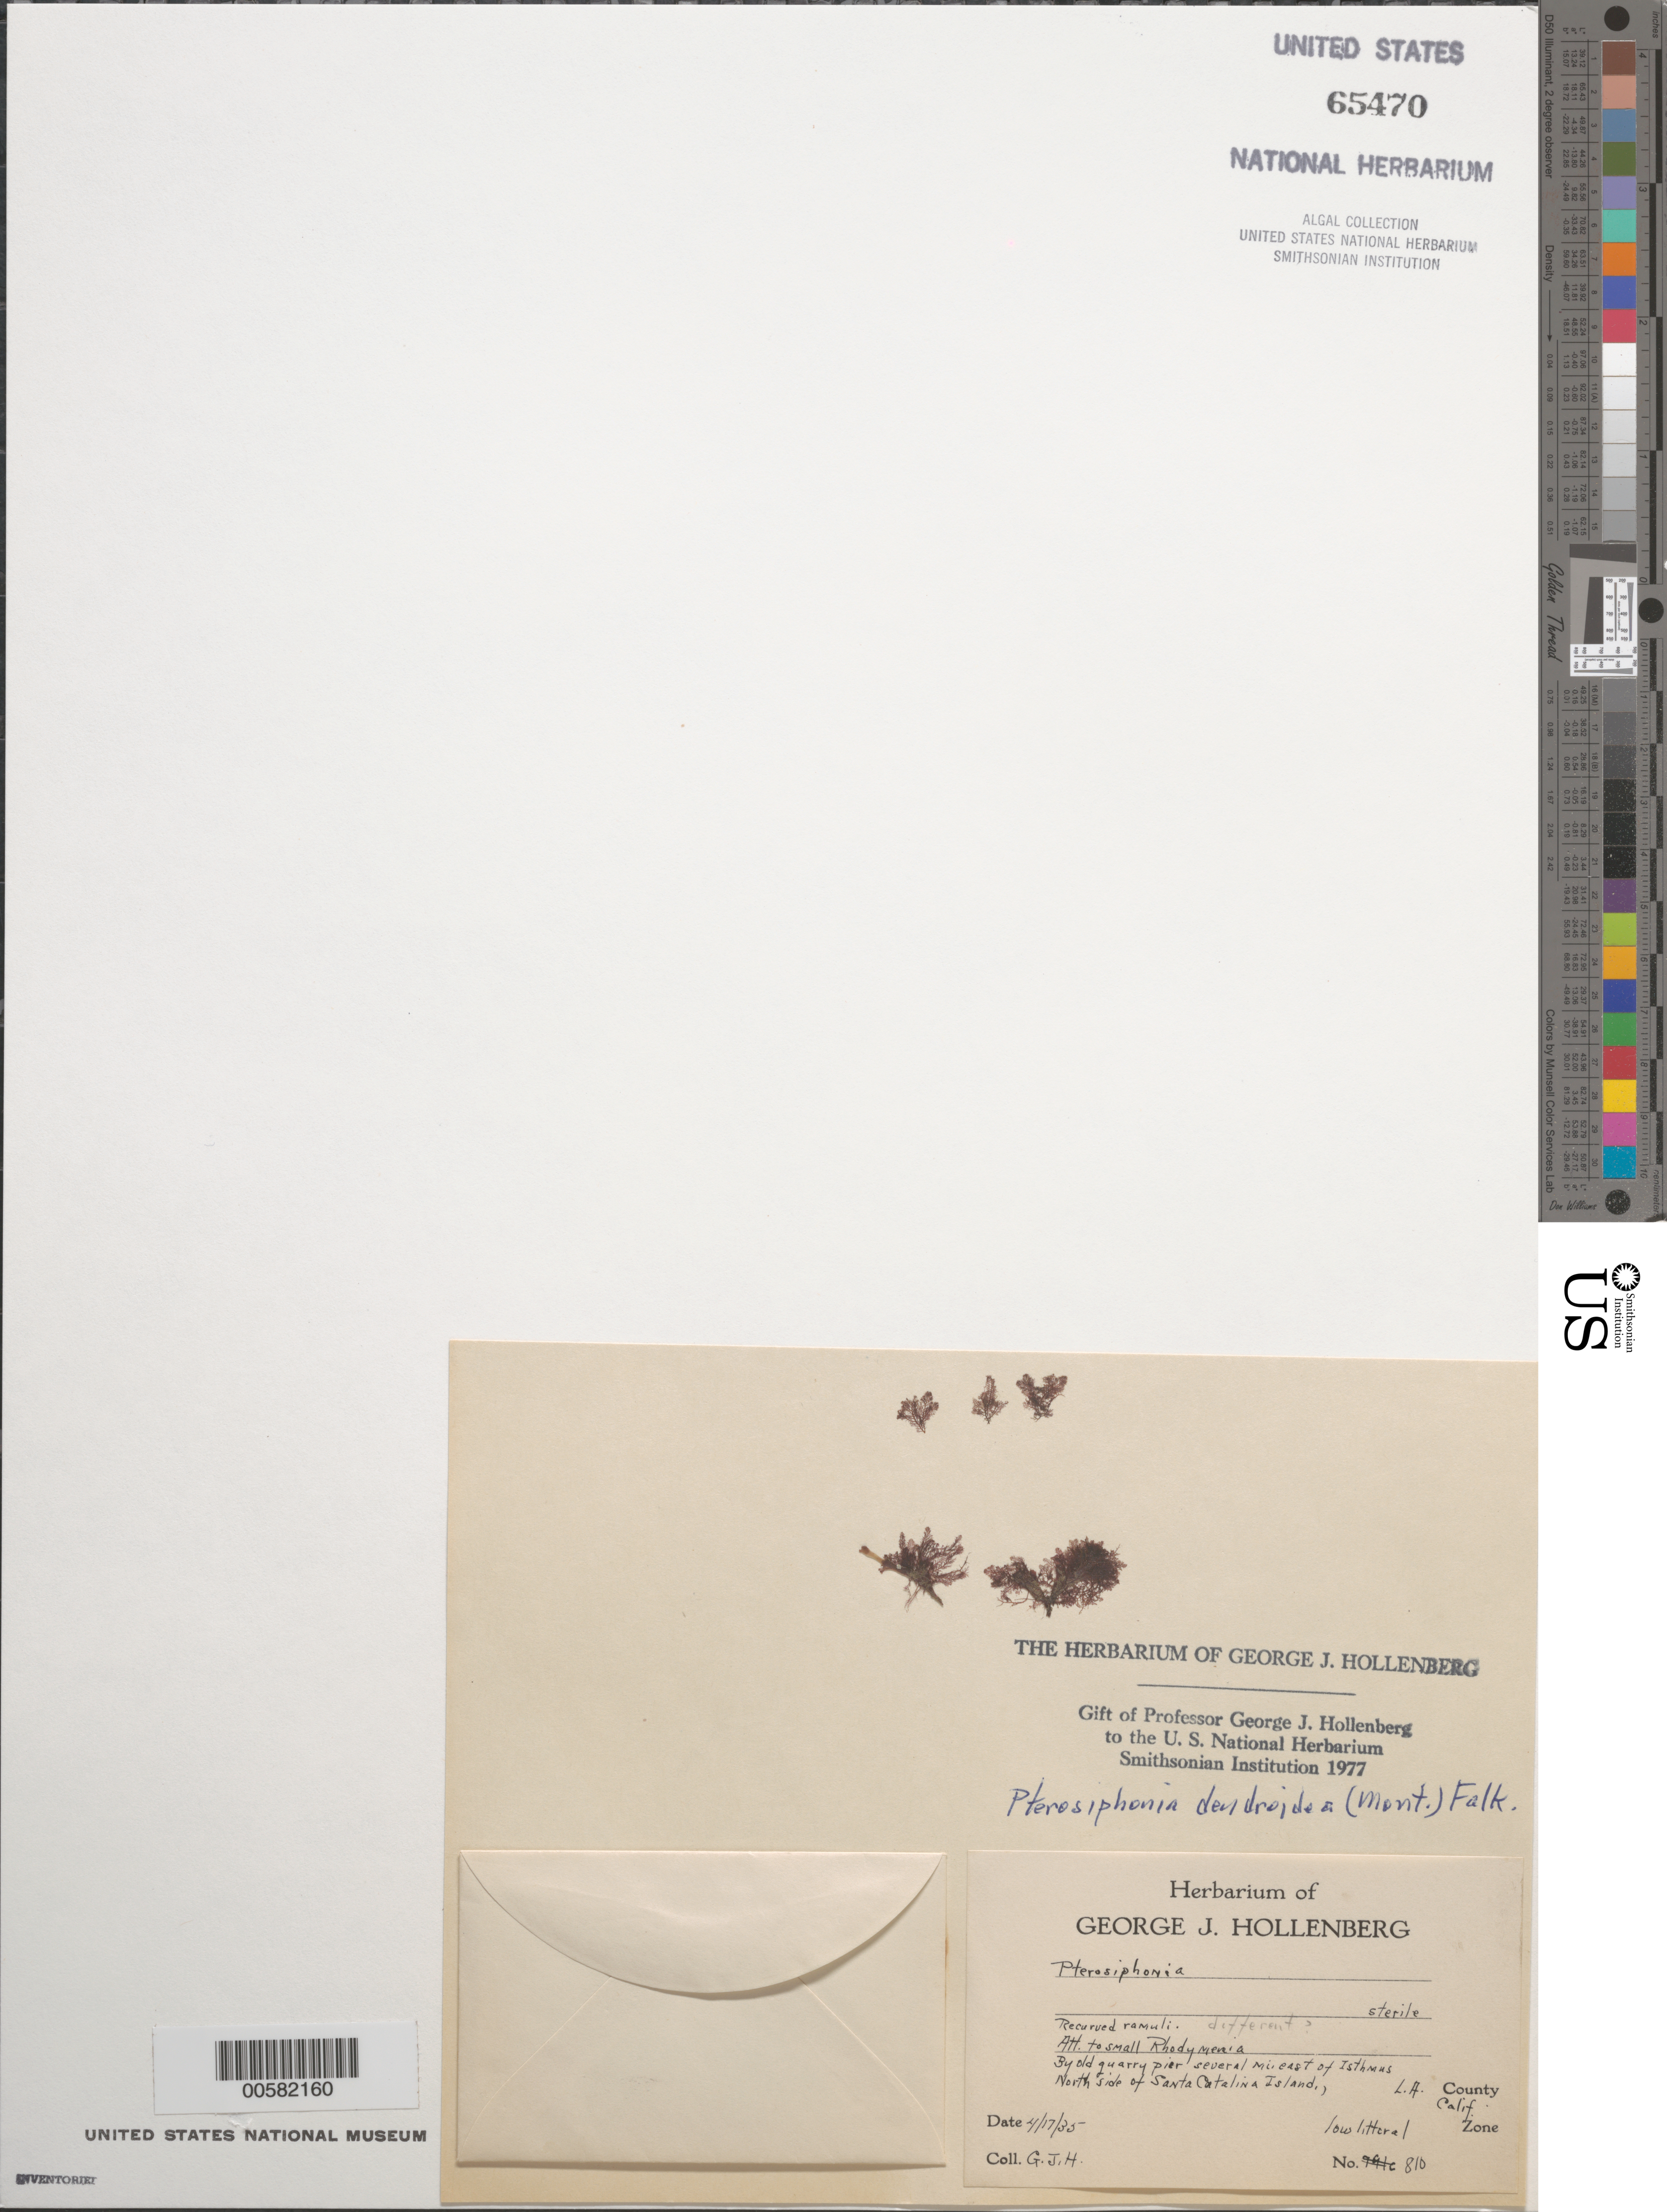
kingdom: Plantae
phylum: Rhodophyta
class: Florideophyceae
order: Ceramiales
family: Rhodomelaceae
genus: Symphyocladiella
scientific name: Symphyocladiella dendroidea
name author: (Montagne) Bustamante et al.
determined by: Algae name updating Project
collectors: G. Hollenberg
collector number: GJH 810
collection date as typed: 17 Apr 1935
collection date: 1935-04-17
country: United States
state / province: California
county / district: Los Angeles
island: Santa Catalina Island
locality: East of Isthmus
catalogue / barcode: US 65470